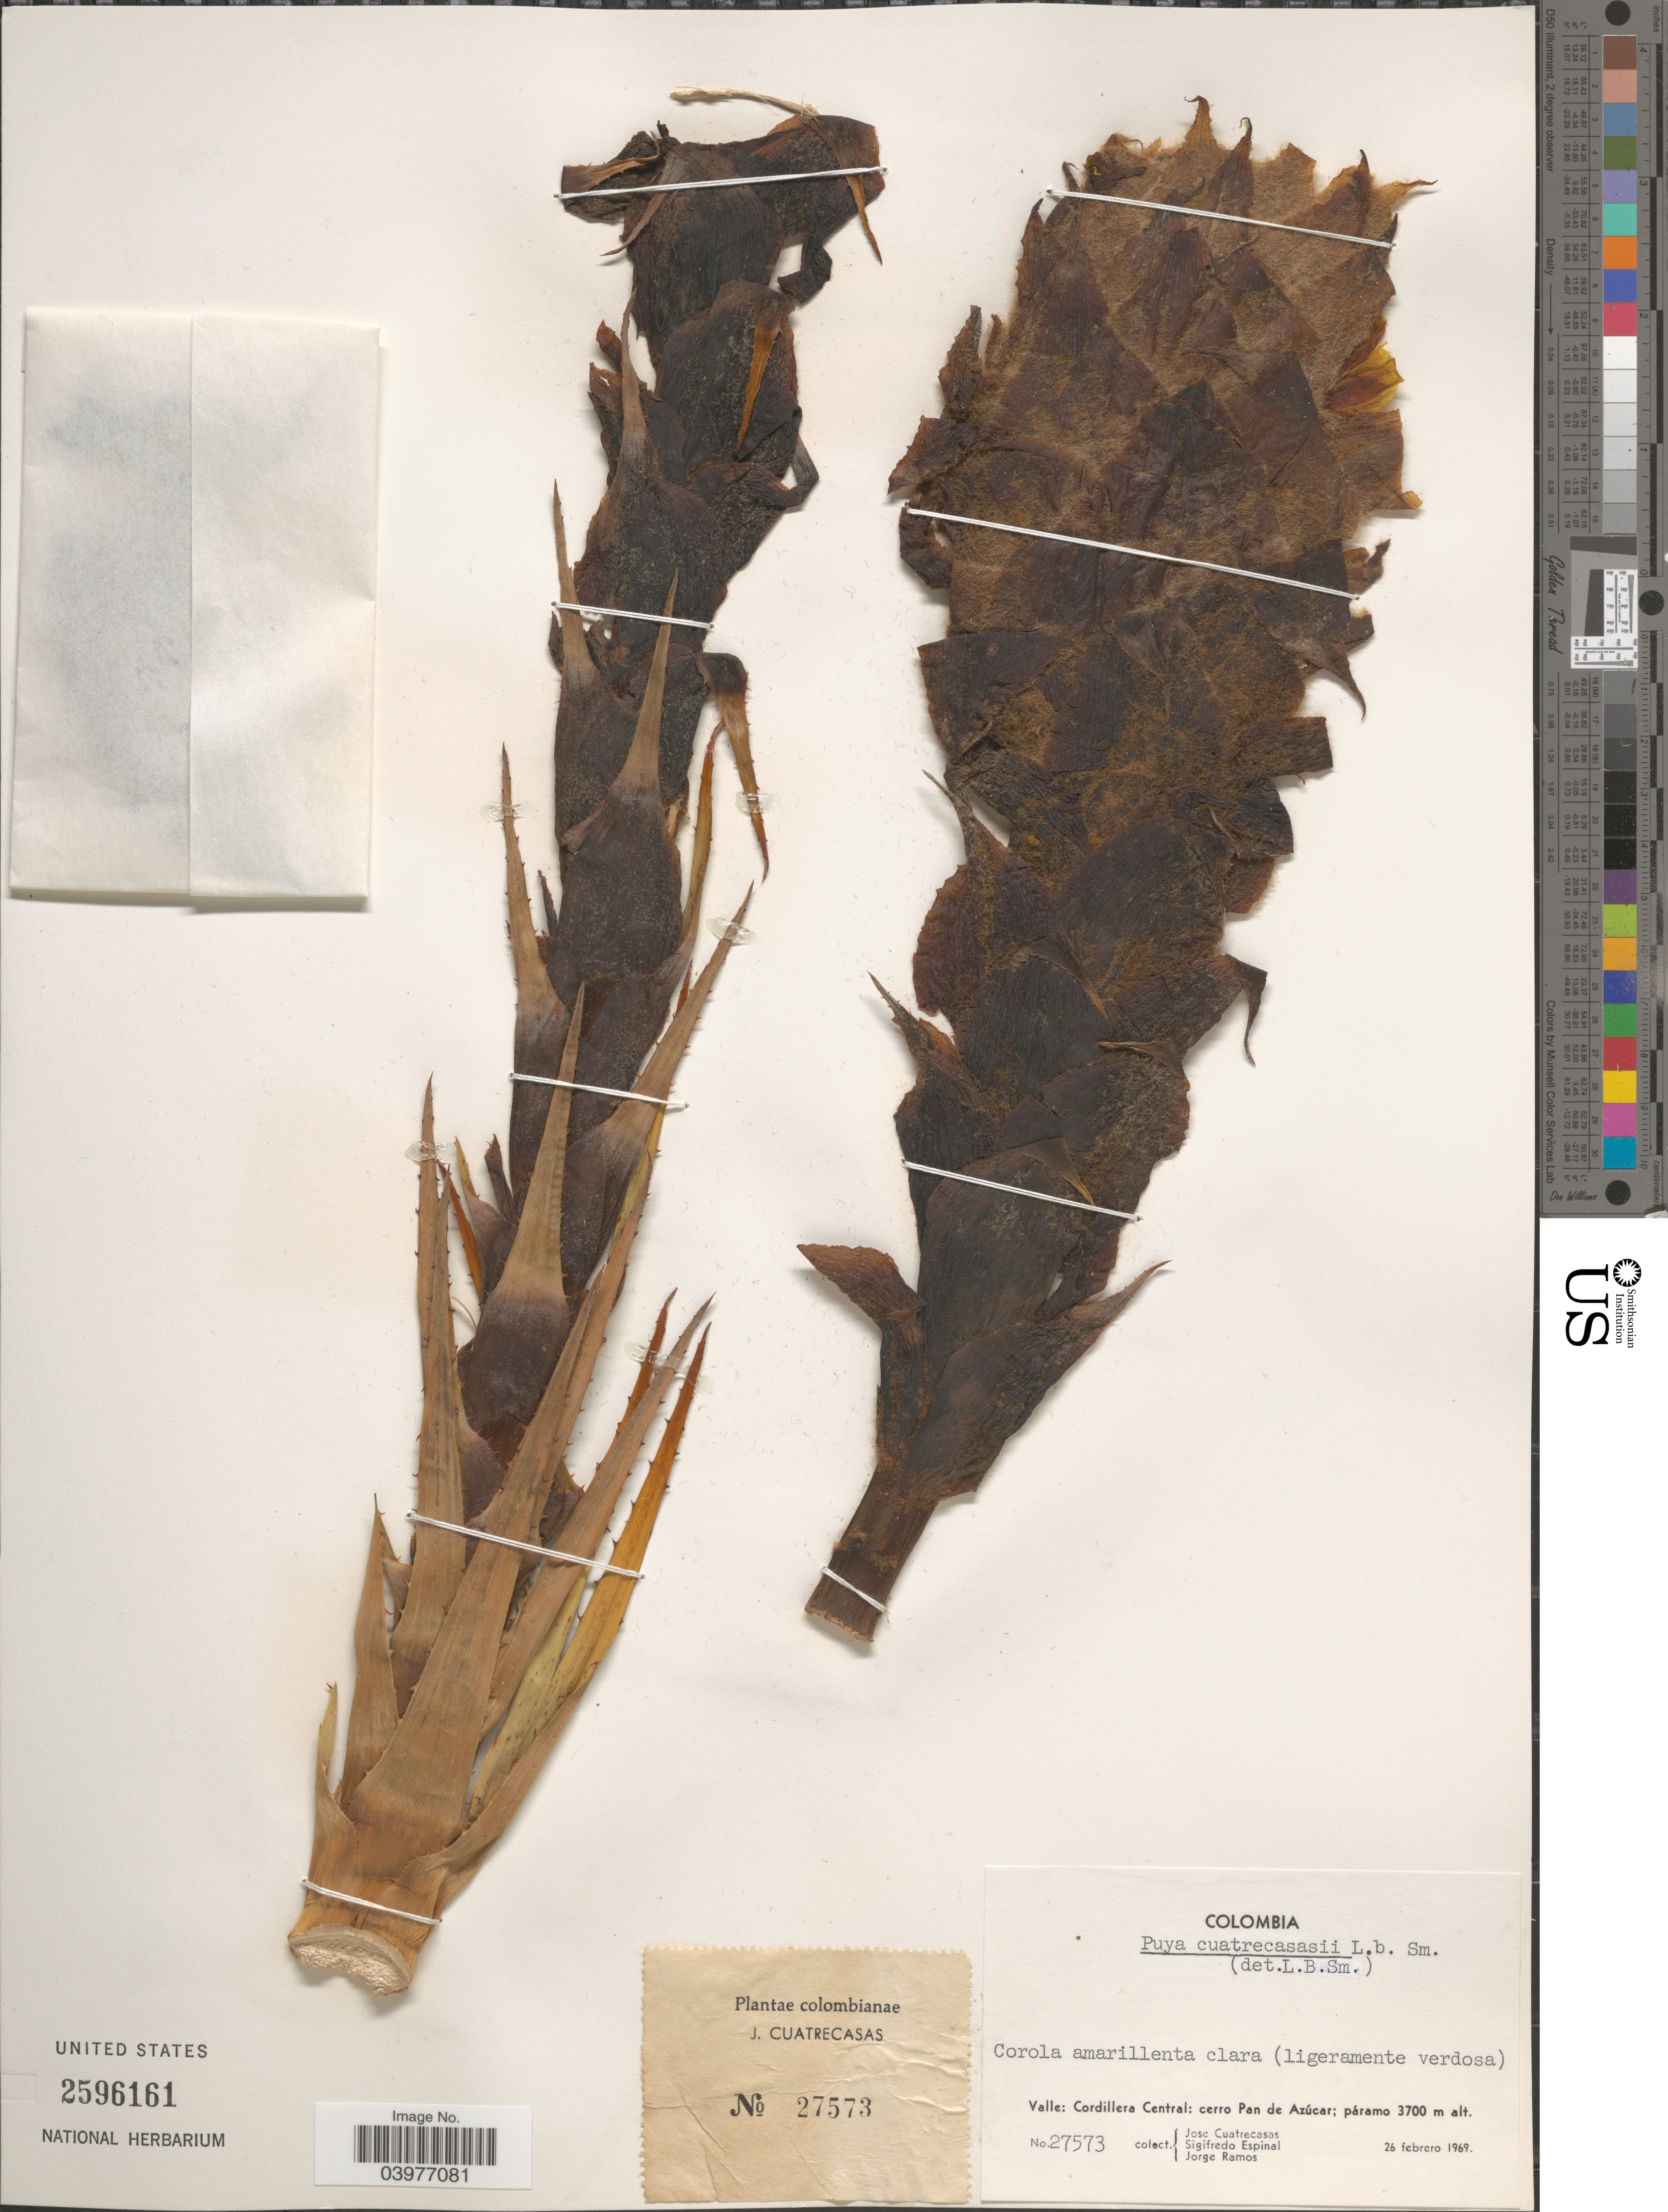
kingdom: Plantae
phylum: Tracheophyta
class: Liliopsida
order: Poales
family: Bromeliaceae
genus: Puya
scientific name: Puya cuatrecasasii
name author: L.B. Sm.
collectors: J. Cuatrecasas, S. Espinal & J. Ramos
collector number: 27573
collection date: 1969-02-26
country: Colombia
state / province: Valle del Cauca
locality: Valle: Cordillera Central: cerro Pan de Azúcar; páramo.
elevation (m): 3700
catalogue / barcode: US 2596161